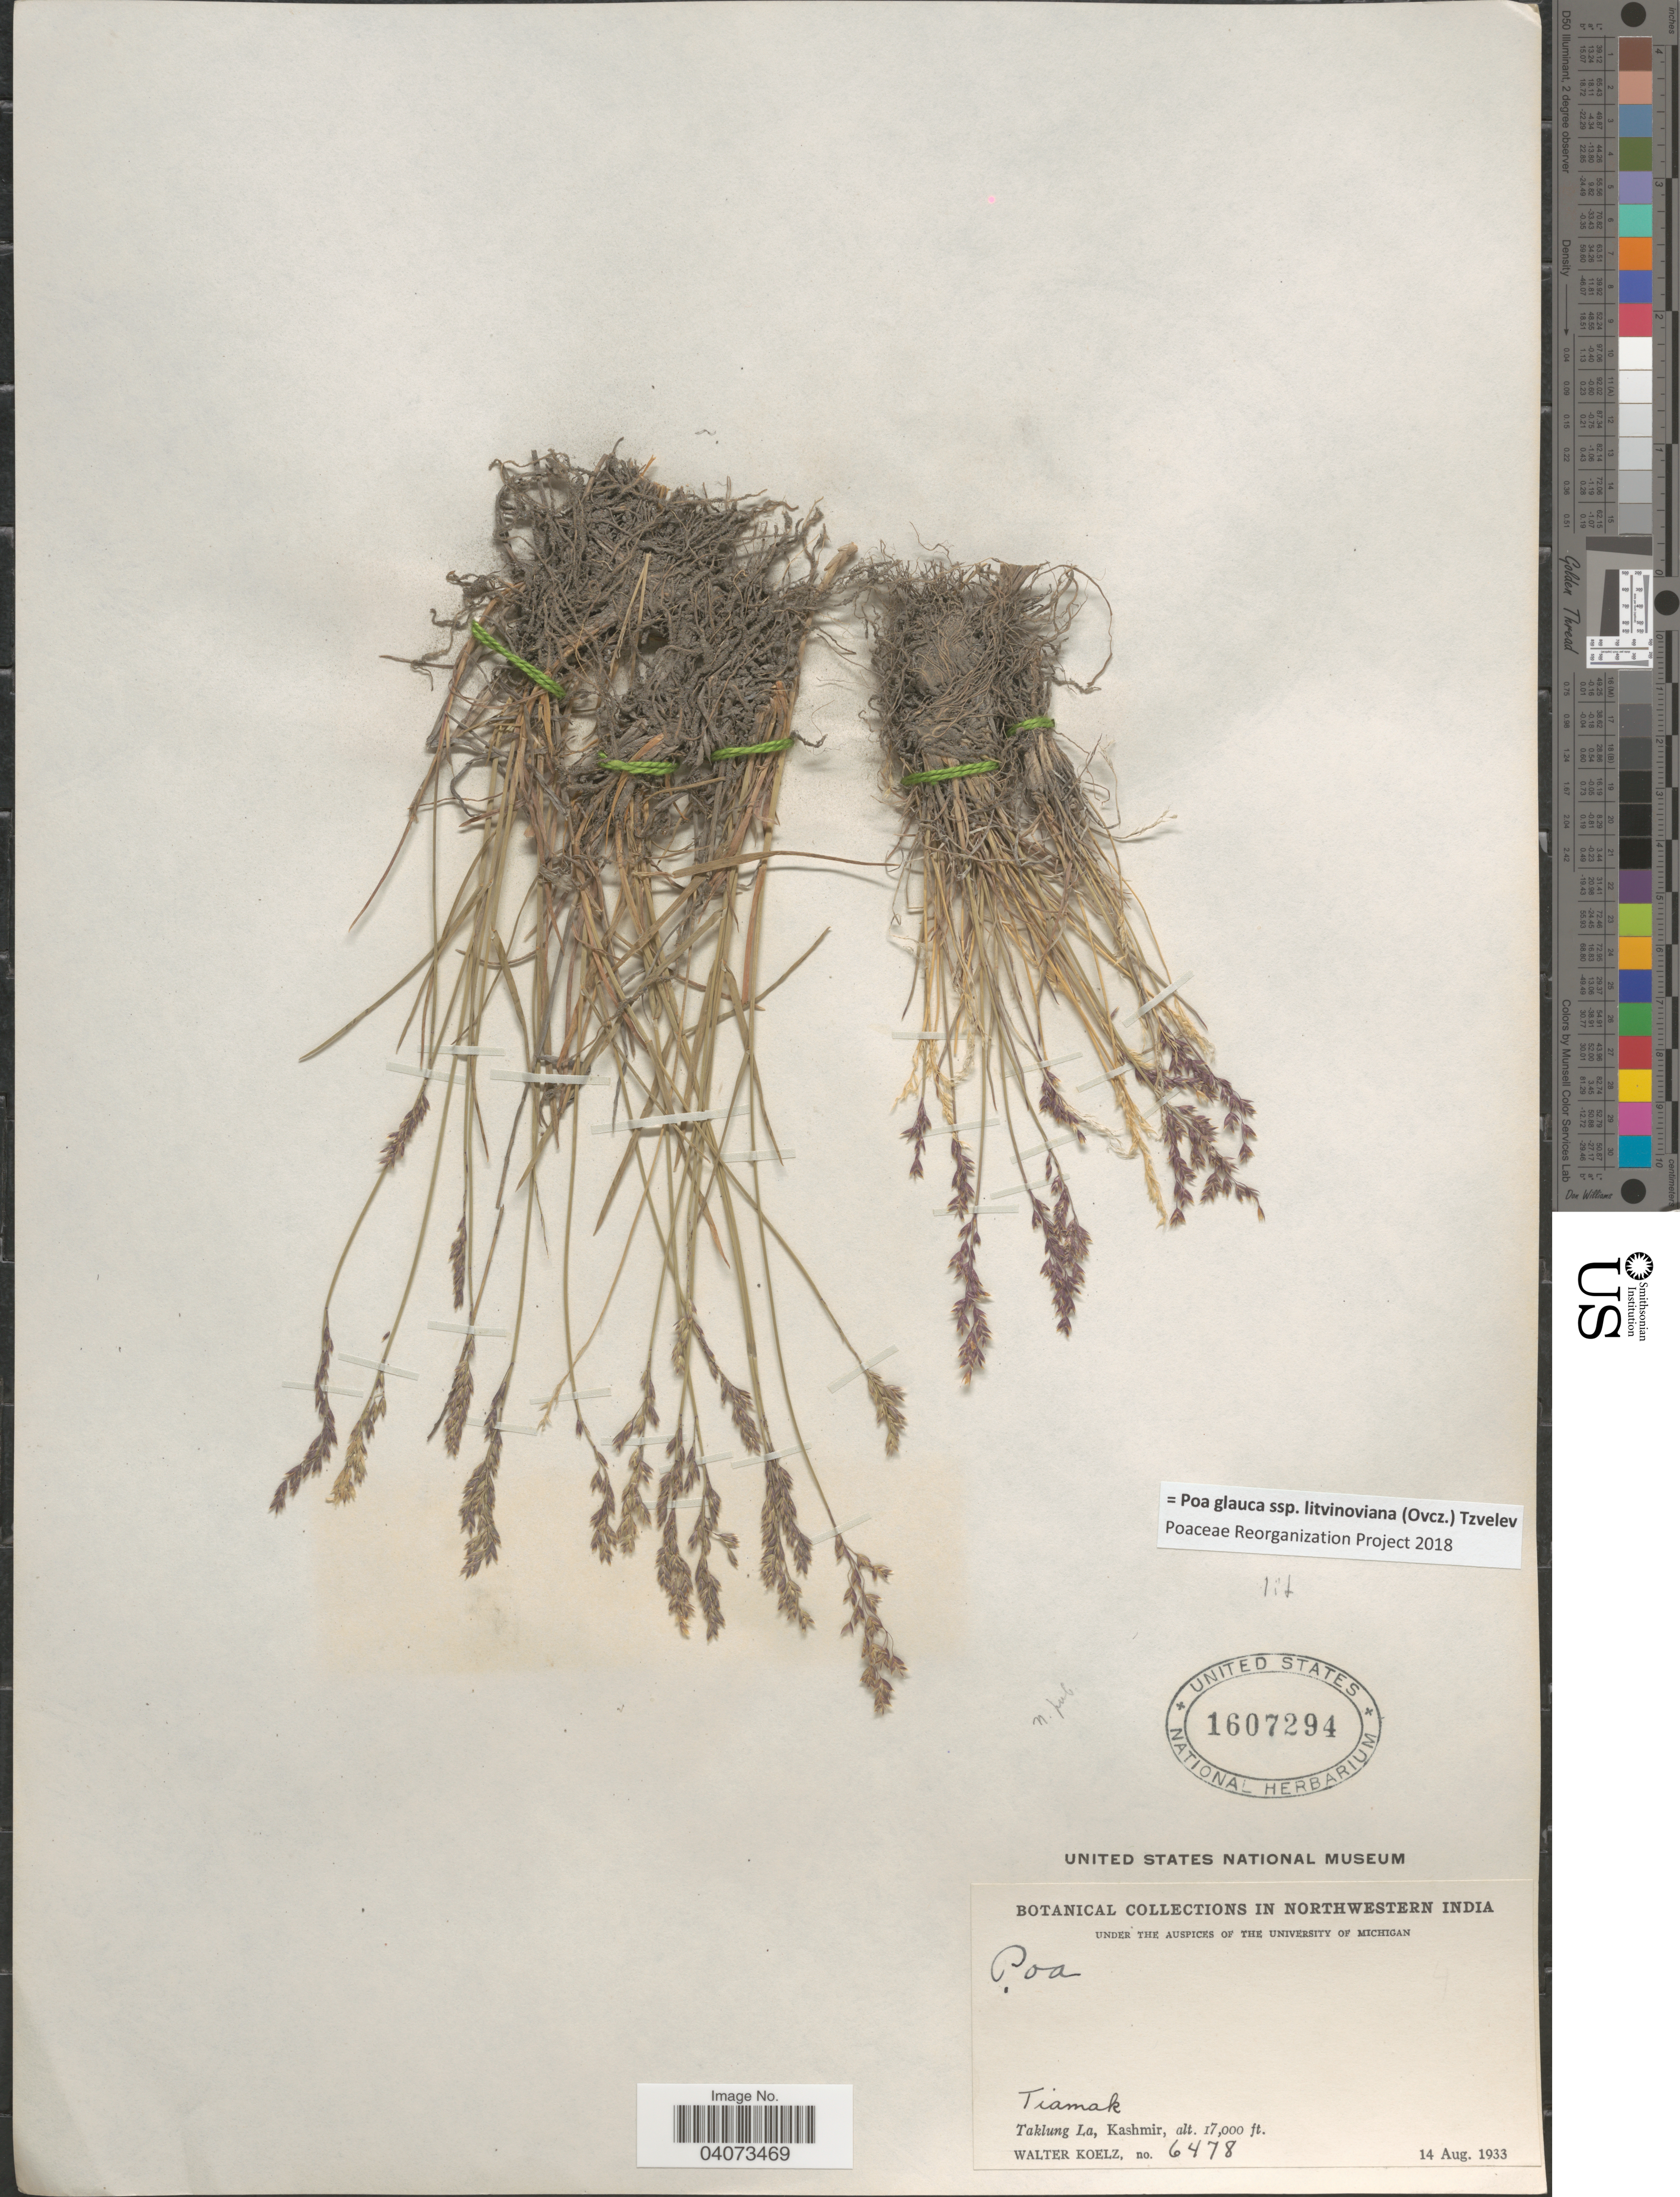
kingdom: Plantae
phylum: Tracheophyta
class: Liliopsida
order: Poales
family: Poaceae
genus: Poa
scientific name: Poa glauca subsp. litvinoviana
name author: (Ovcz.) Tzvelev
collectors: W. N. Koelz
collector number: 6478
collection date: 1933-08-14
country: India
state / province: Jammu and Kashmir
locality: Northwestern India. Tiamak. Taklung La, Kashmir.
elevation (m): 5182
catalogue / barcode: US 1607294